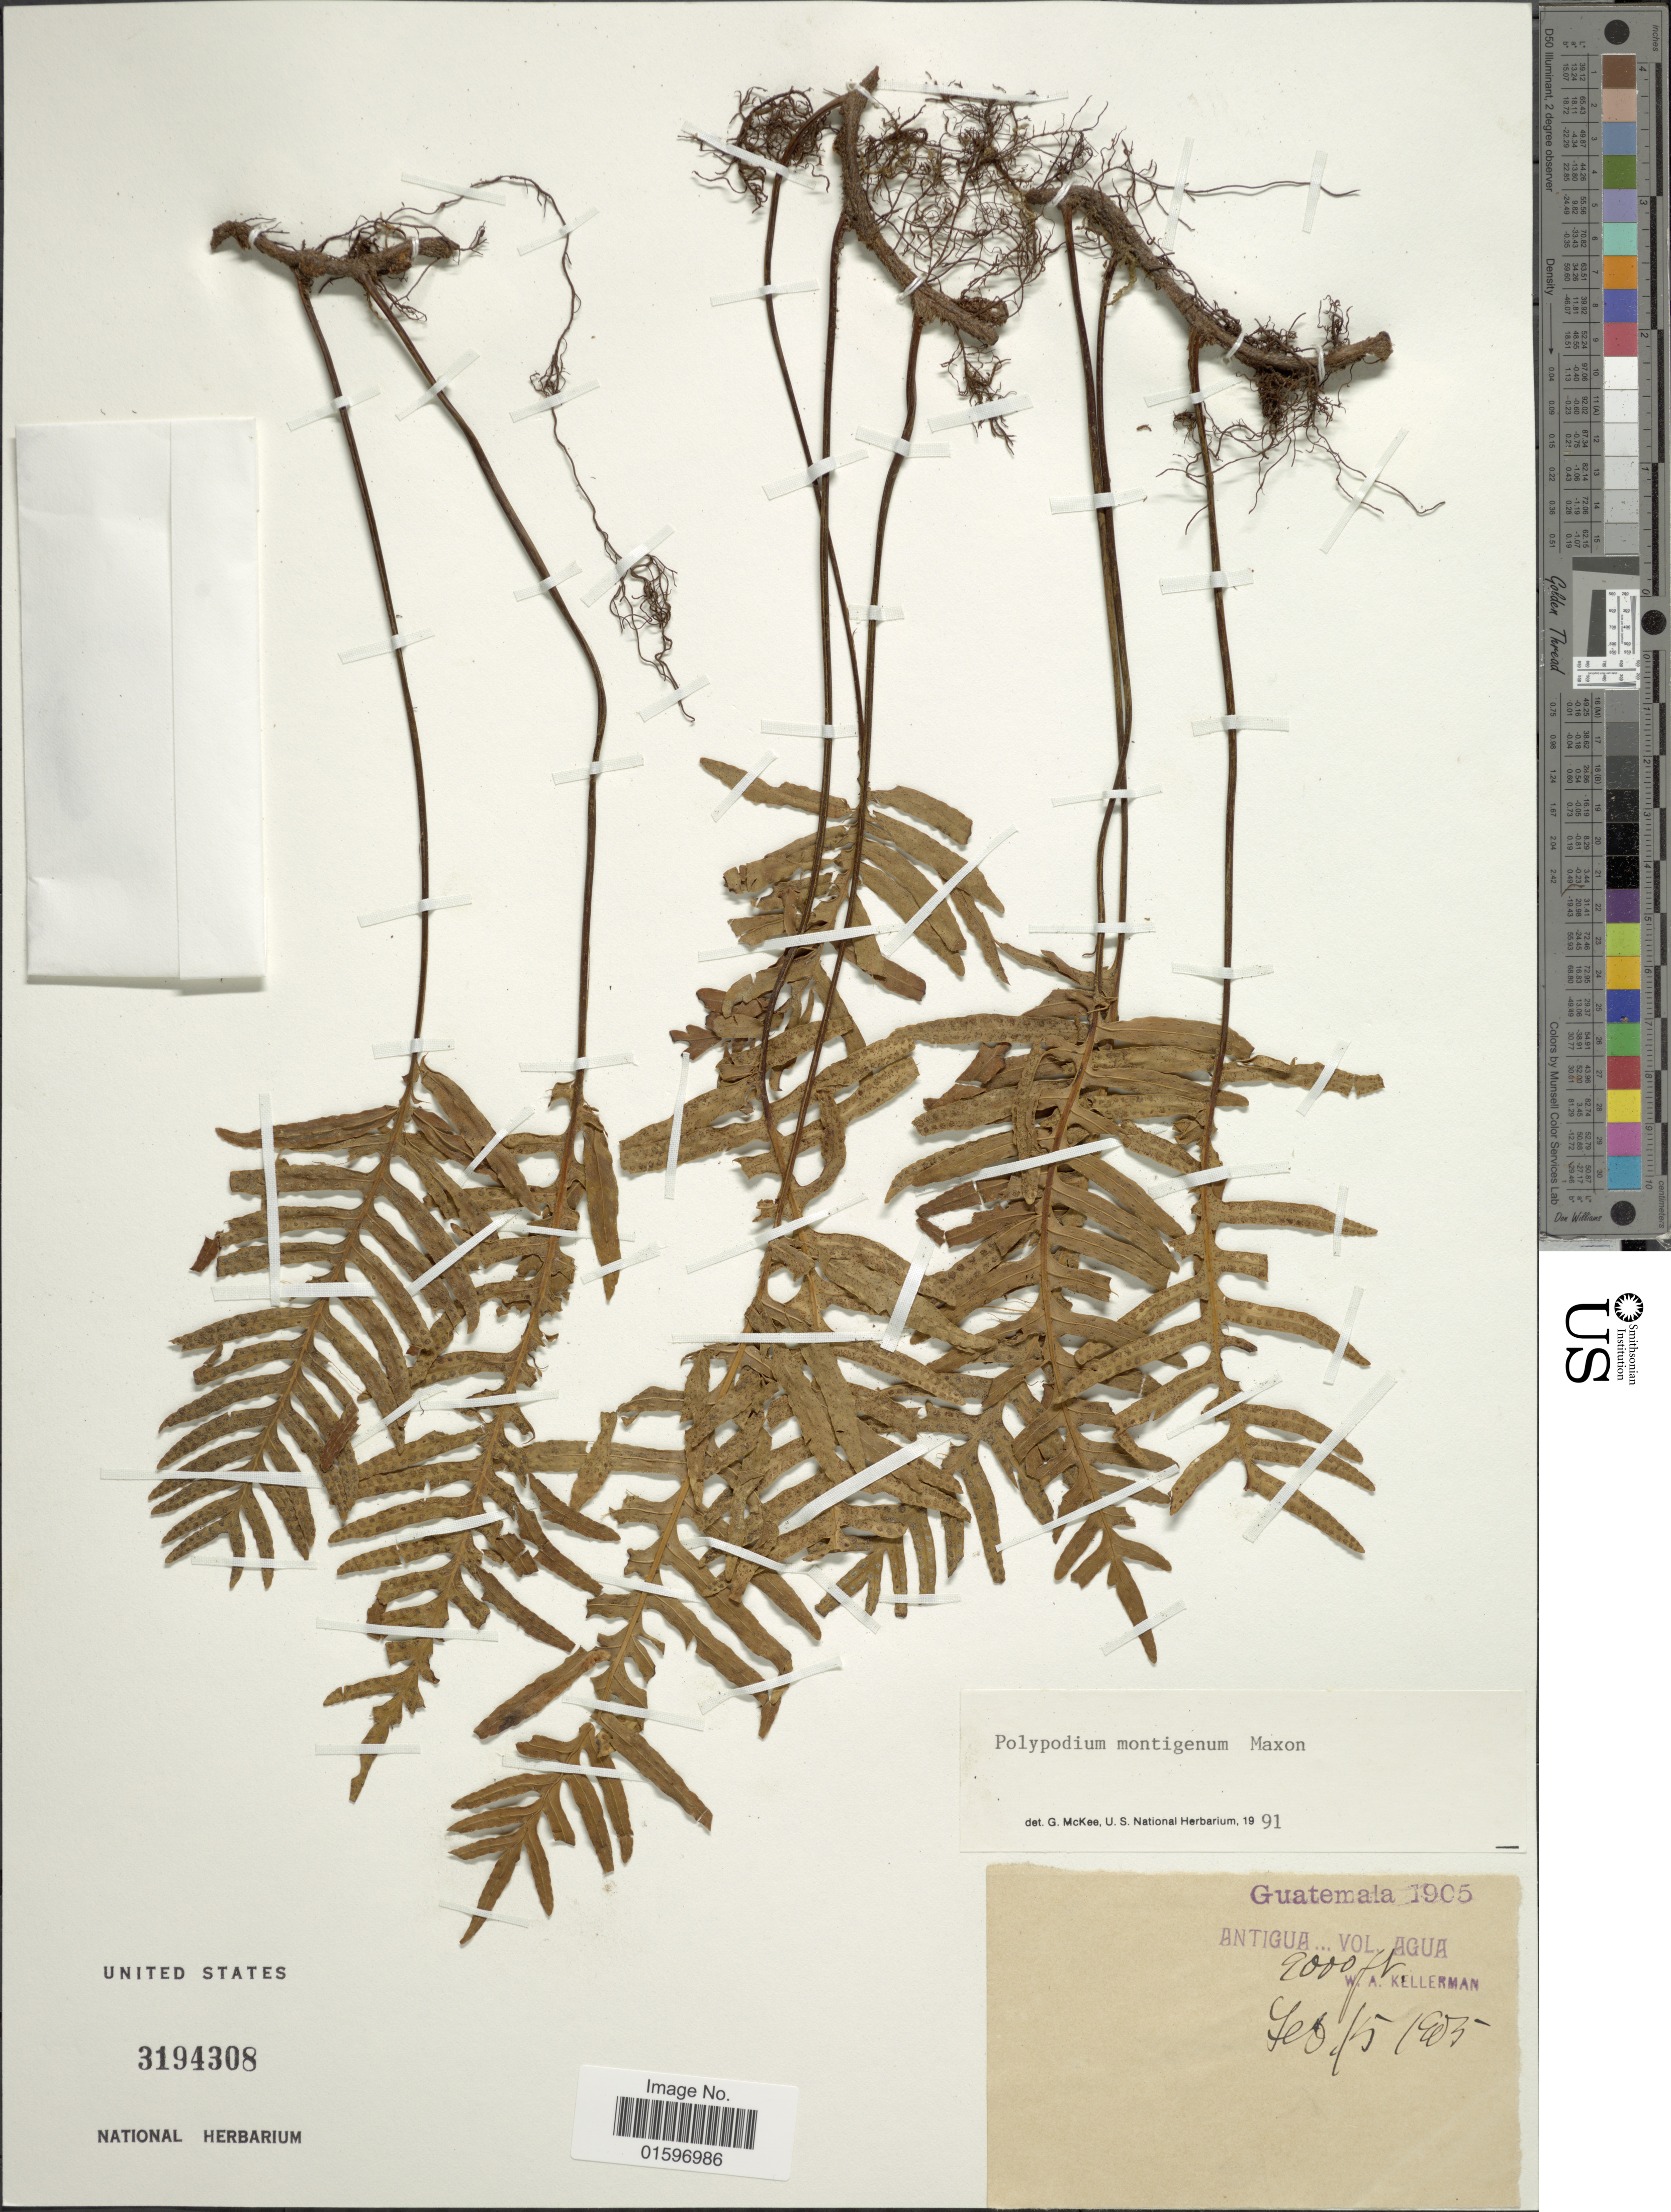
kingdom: Plantae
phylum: Tracheophyta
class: Polypodiopsida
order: Polypodiales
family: Polypodiaceae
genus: Pleopeltis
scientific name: Pleopeltis alansmithii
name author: (R.C. Moran)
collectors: W. Kellerman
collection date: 1905-02-15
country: Guatemala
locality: Antigua. Vol. Agua.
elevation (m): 2743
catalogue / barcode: US 3194308